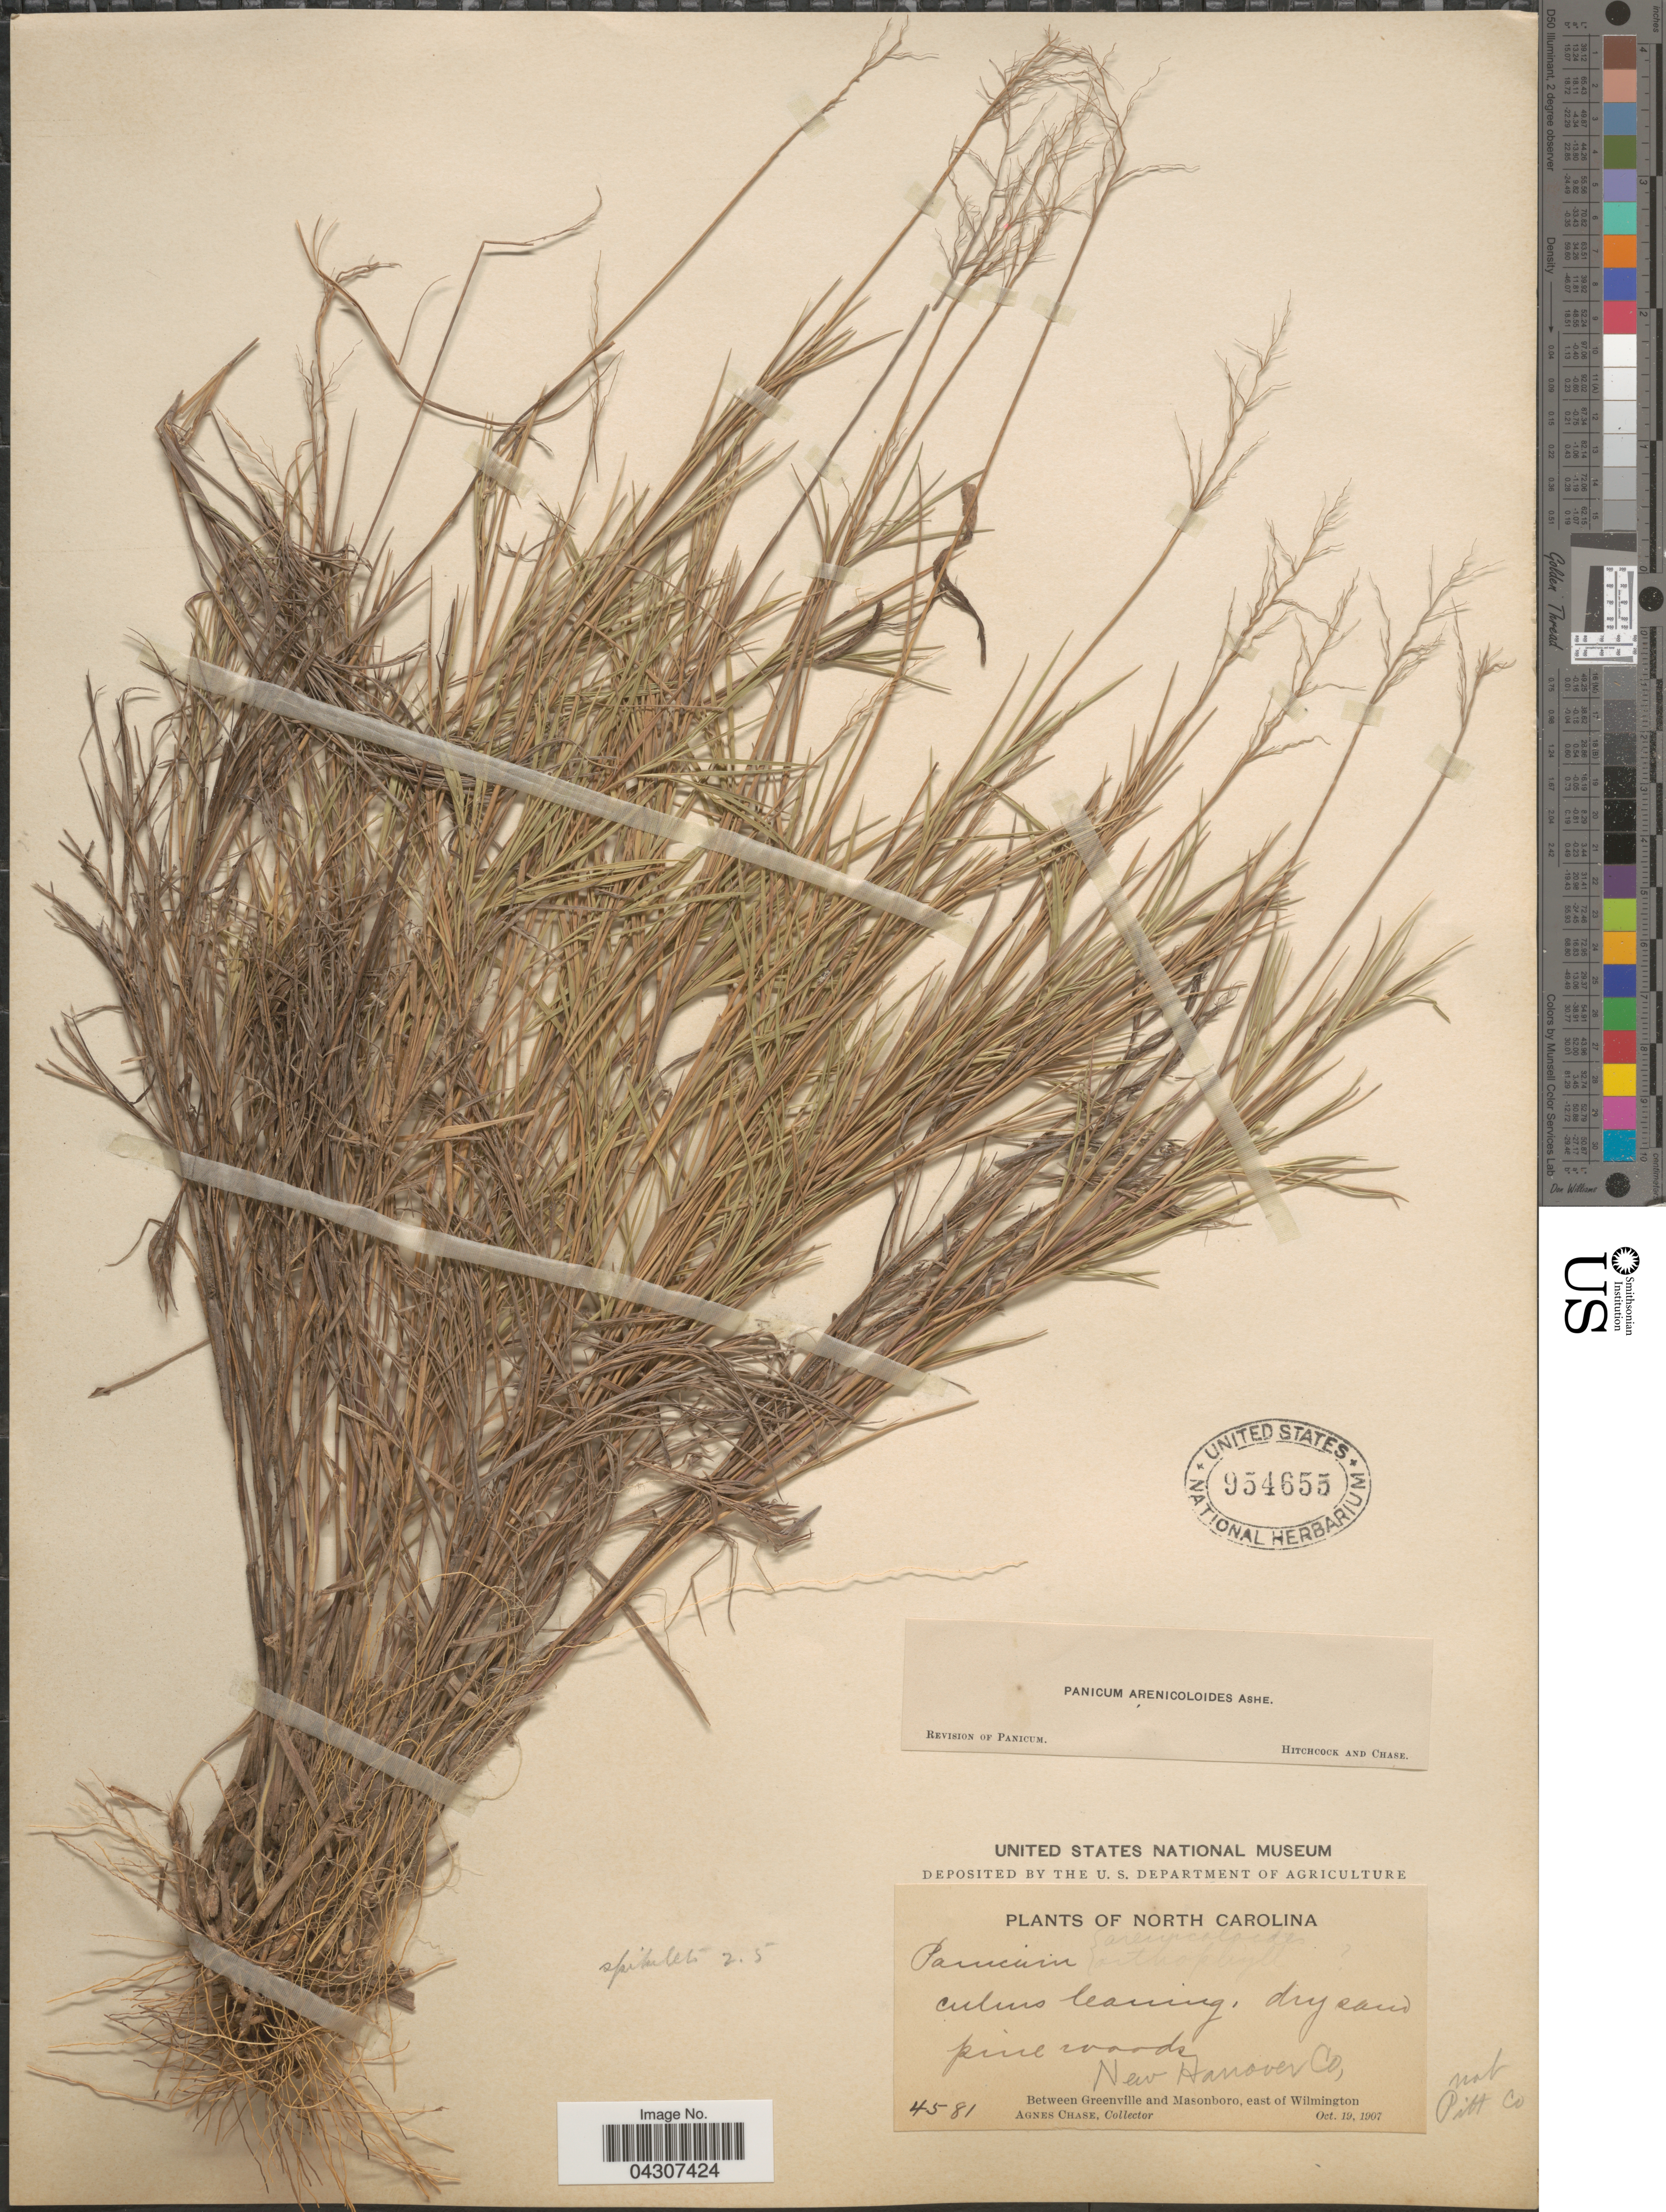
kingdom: Plantae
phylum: Tracheophyta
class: Liliopsida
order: Poales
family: Poaceae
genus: Dichanthelium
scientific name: Dichanthelium aciculare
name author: (Desv. ex Poir.) Gould & C.A. Clark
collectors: A. Chase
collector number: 4581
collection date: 1907-10-19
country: United States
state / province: North Carolina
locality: Dry sand. Pine woods. New Hanover Co, Between Greenville and Masonboro, east of Wilmington. Not Pitt Co.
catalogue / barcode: US 954655